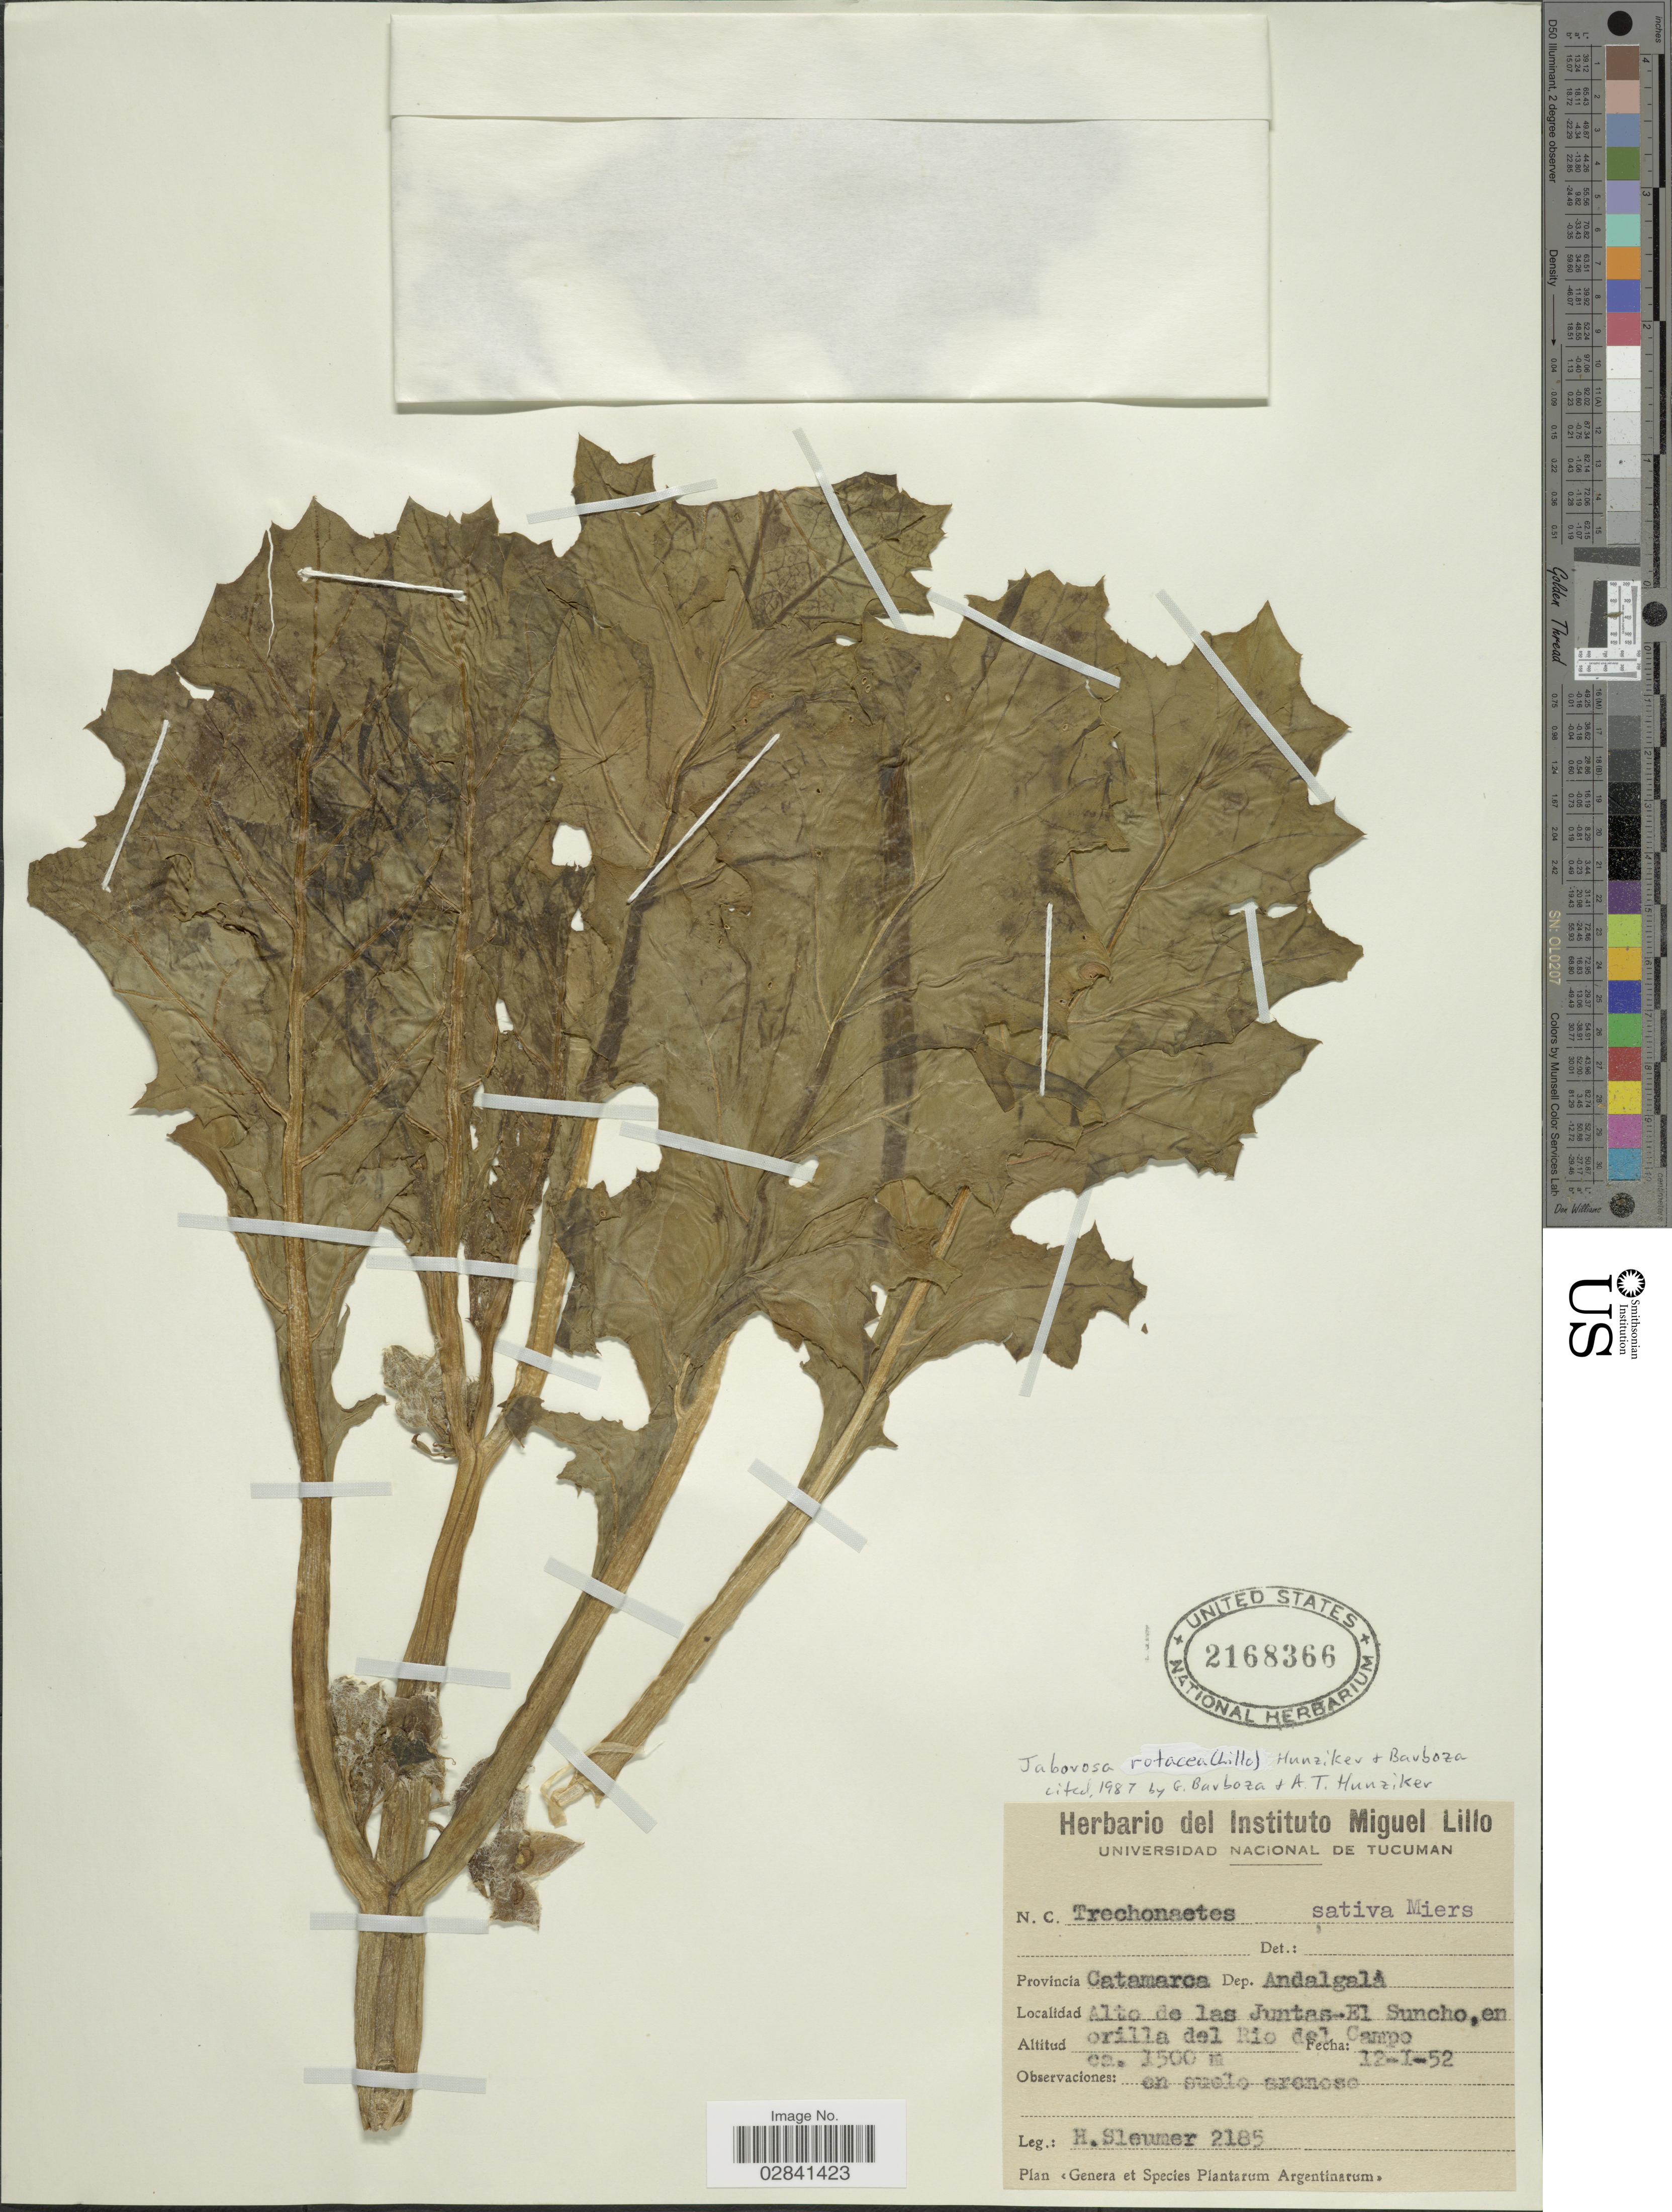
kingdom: Plantae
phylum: Tracheophyta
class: Magnoliopsida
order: Solanales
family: Solanaceae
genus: Jaborosa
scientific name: Jaborosa rotacea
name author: (Lillo) Hunz. & Barboza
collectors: H. O. Sleumer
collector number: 2185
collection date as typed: Transcribed d/m/y: 12/1/52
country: Argentina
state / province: Catamarca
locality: Dep. Andalgala. Alto de las Juntas-El Suncho, en orilla del Rio del Campo.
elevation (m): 1500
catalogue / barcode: US 2168366